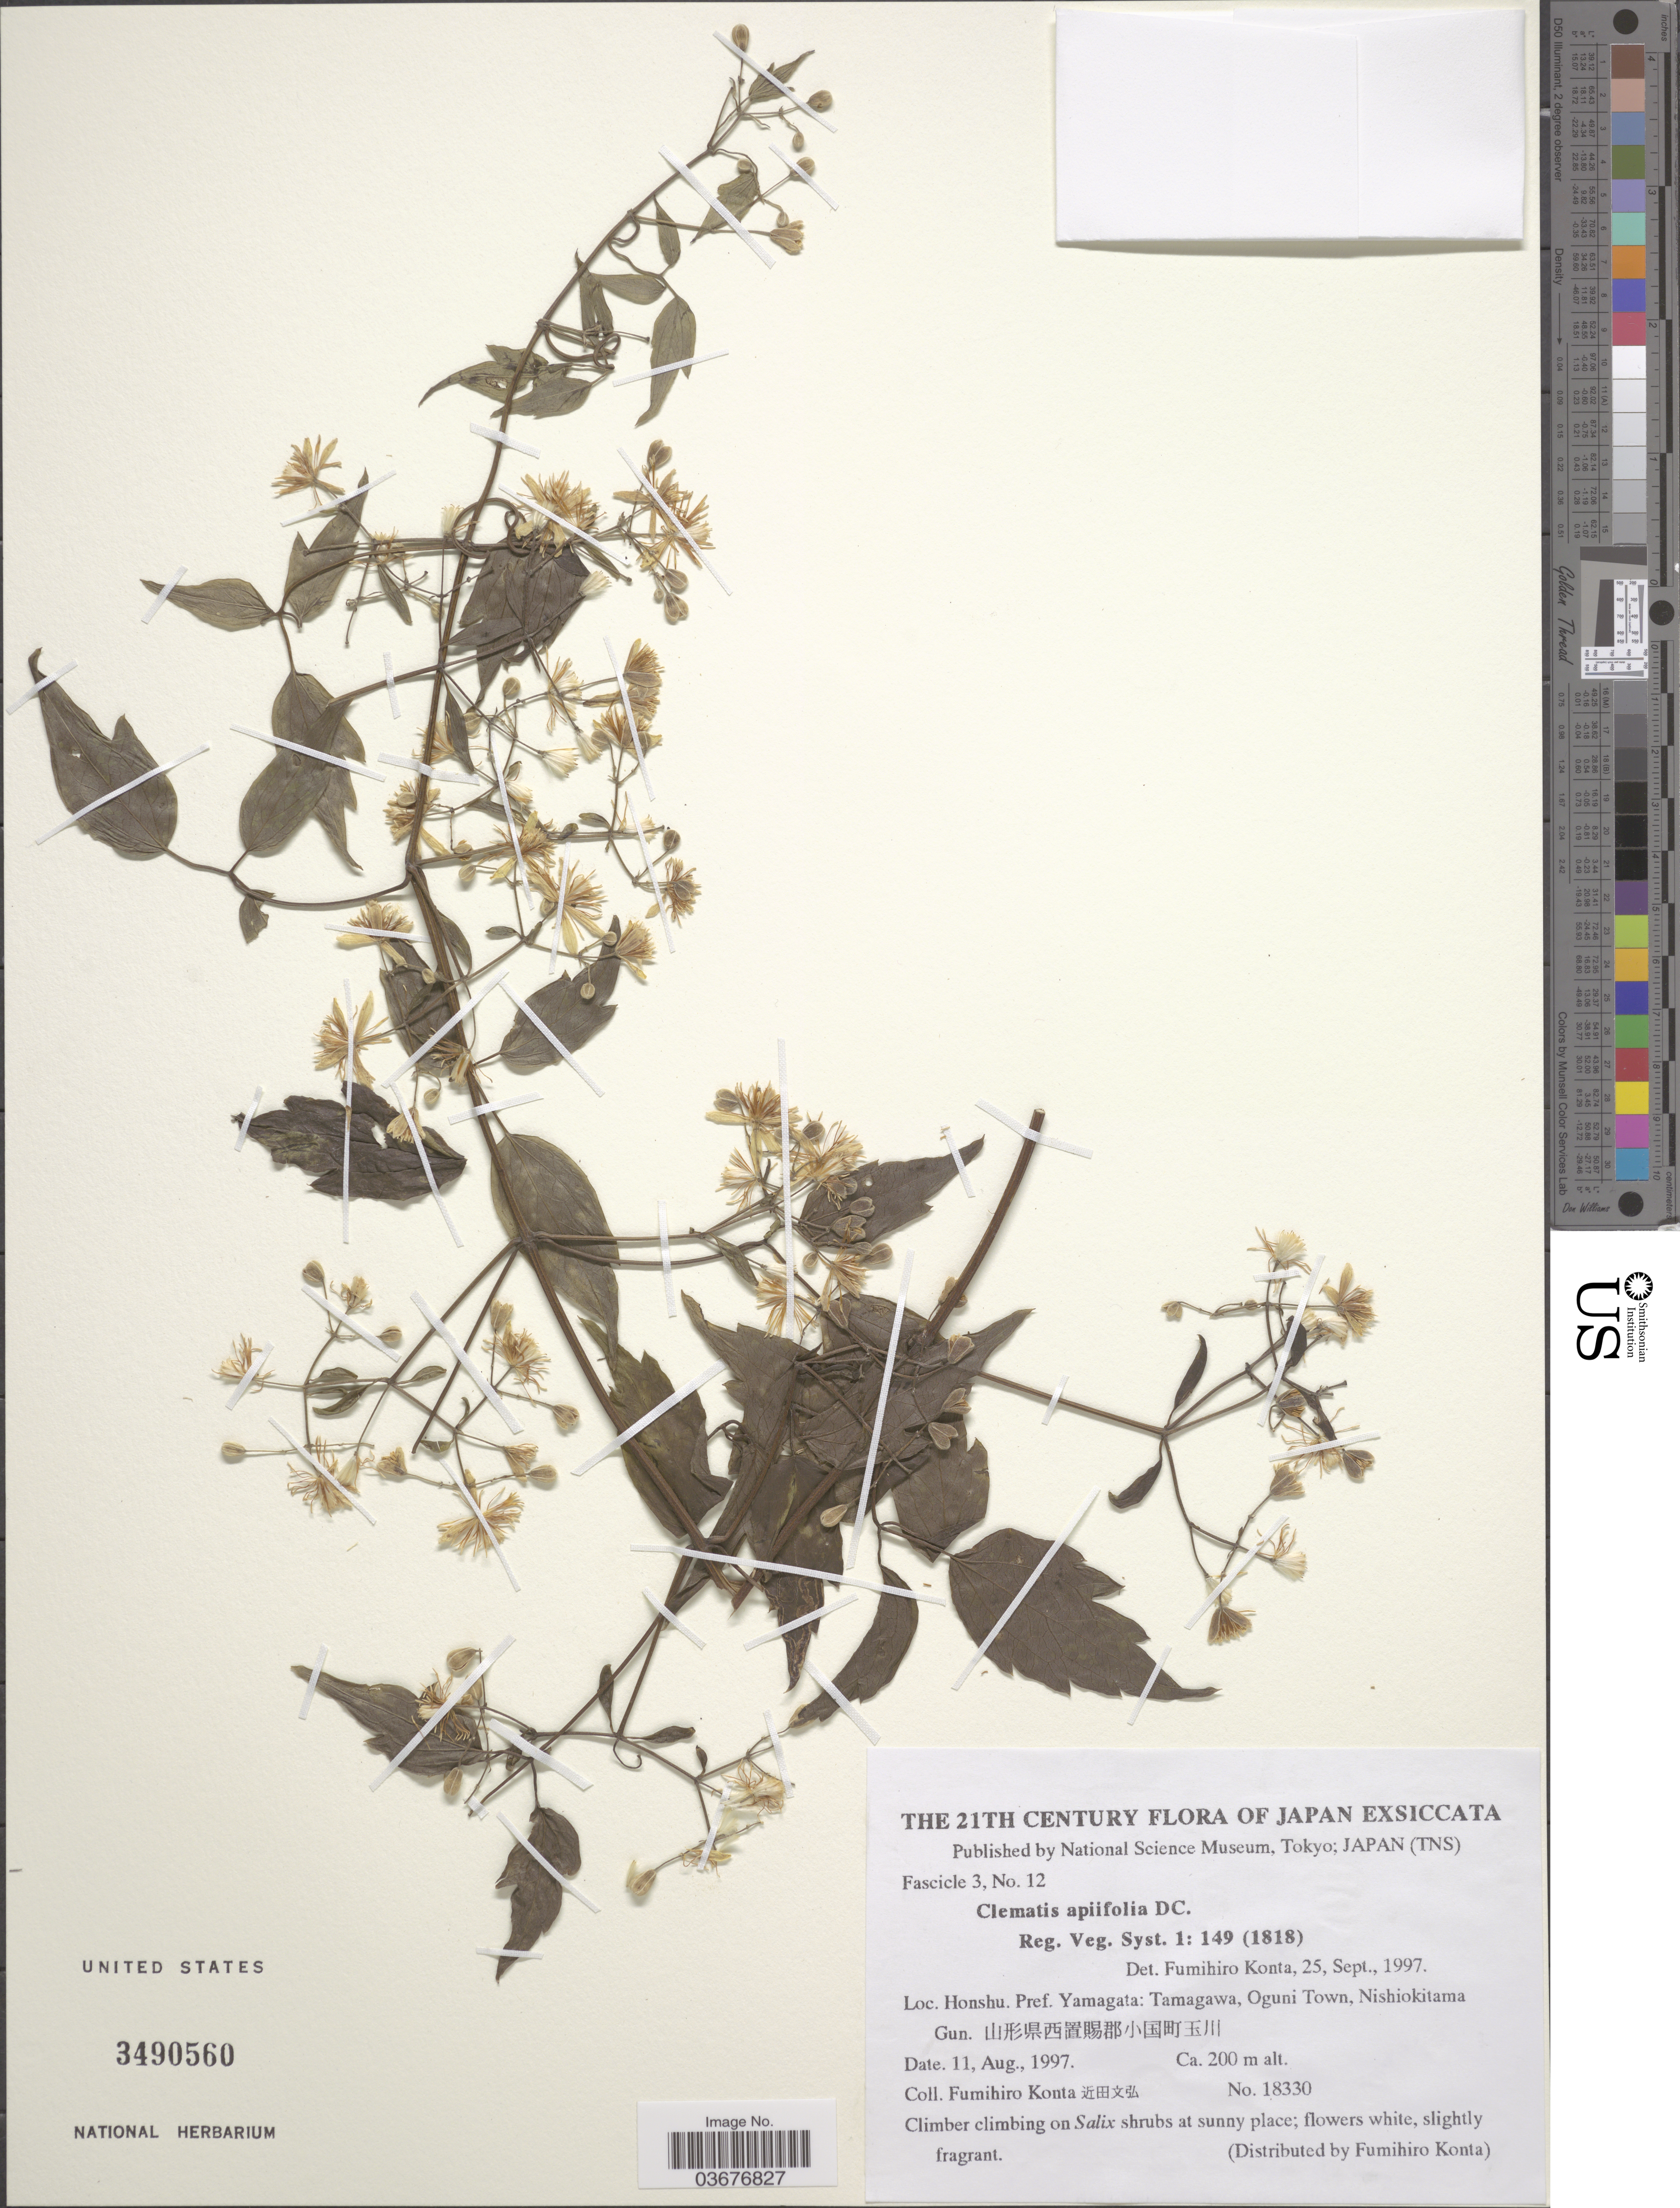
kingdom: Plantae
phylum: Tracheophyta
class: Magnoliopsida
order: Ranunculales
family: Ranunculaceae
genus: Clematis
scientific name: Clematis apiifolia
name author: DC.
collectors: F. Konta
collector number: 18330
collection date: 1997-08-11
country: Japan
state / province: Yamagata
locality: Honshu. Pref. Yamagata: Tamagawa, Oguni Town, Nishiokitama Gun. [Foreign script]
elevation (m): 200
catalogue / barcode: US 3490560